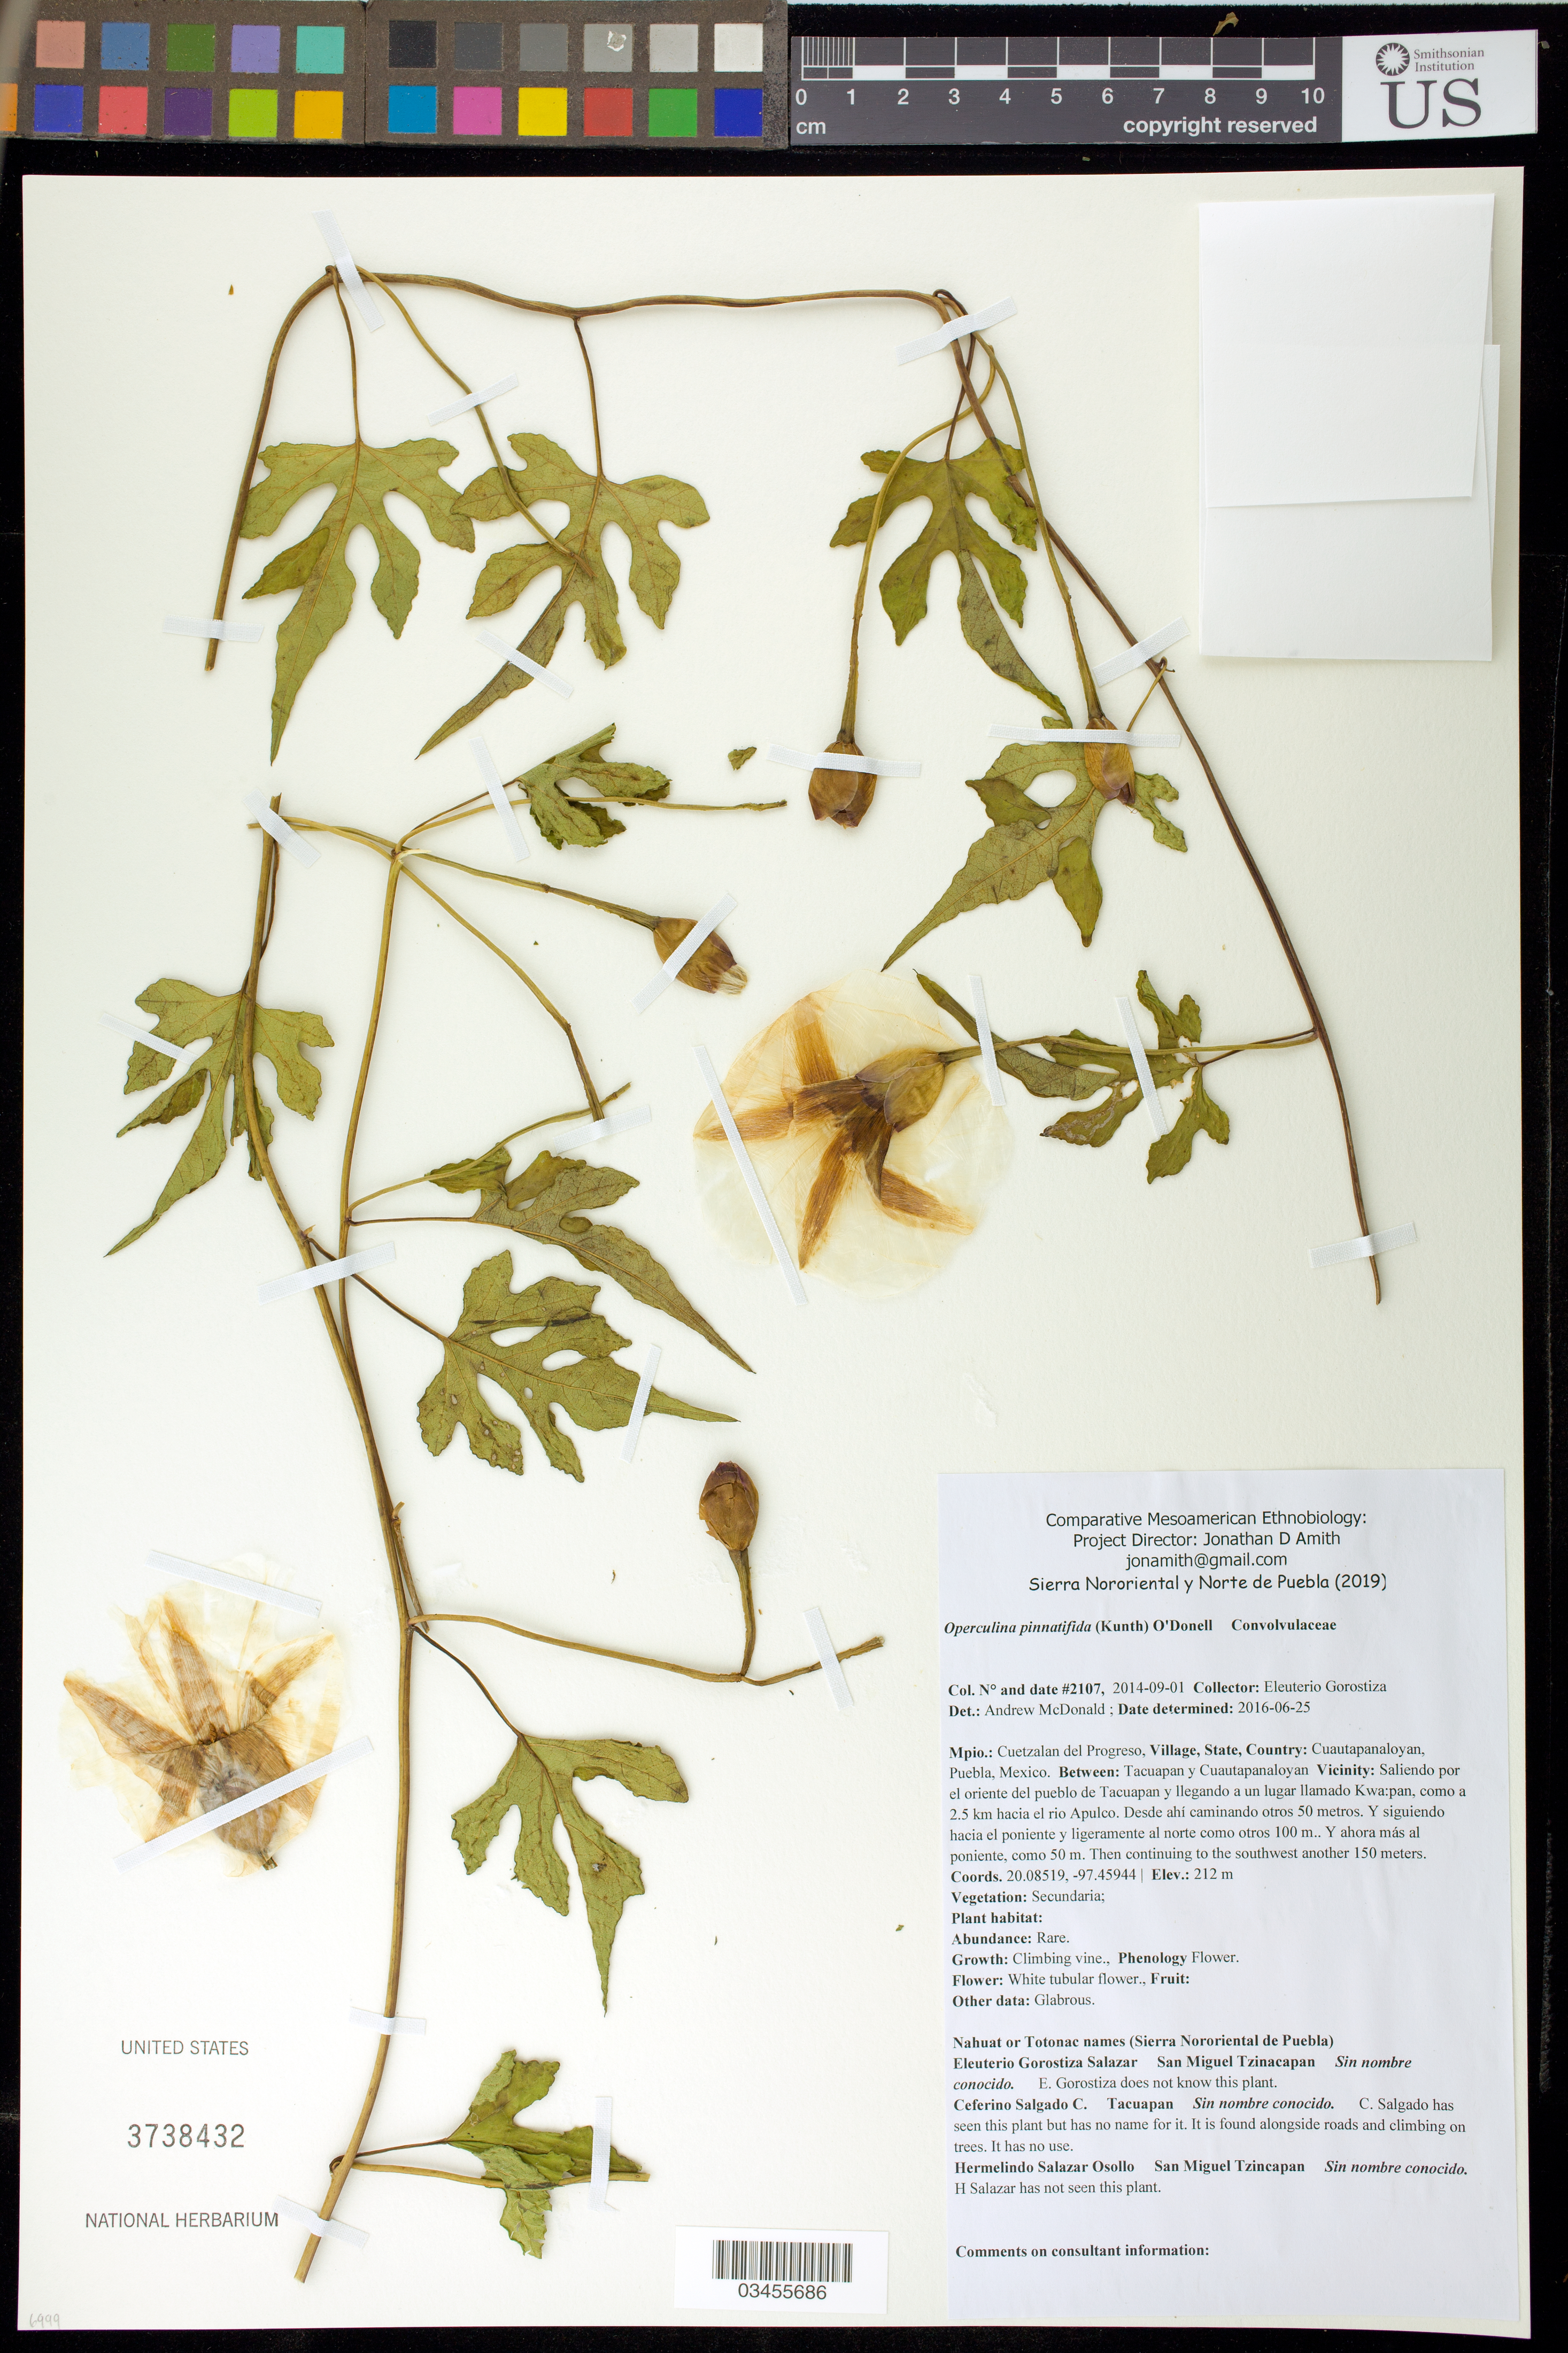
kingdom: Plantae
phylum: Tracheophyta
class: Magnoliopsida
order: Solanales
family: Convolvulaceae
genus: Operculina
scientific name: Operculina pinnatifida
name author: (Kunth) O'Donell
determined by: McDonald, A.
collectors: J. D. Amith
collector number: JDA_02107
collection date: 2014-09-01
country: México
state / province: Puebla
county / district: Cuetzalan del Progreso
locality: PUEBLO: Cuautapanaloyan; LOCALIDAD EXACTA: Saliendo por el oriente del pueblo de Tacuapan y llegando a un lugar llamado Kwa:pan, como a 2.5 km hacia el río Apulco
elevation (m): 212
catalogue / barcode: US 3738432